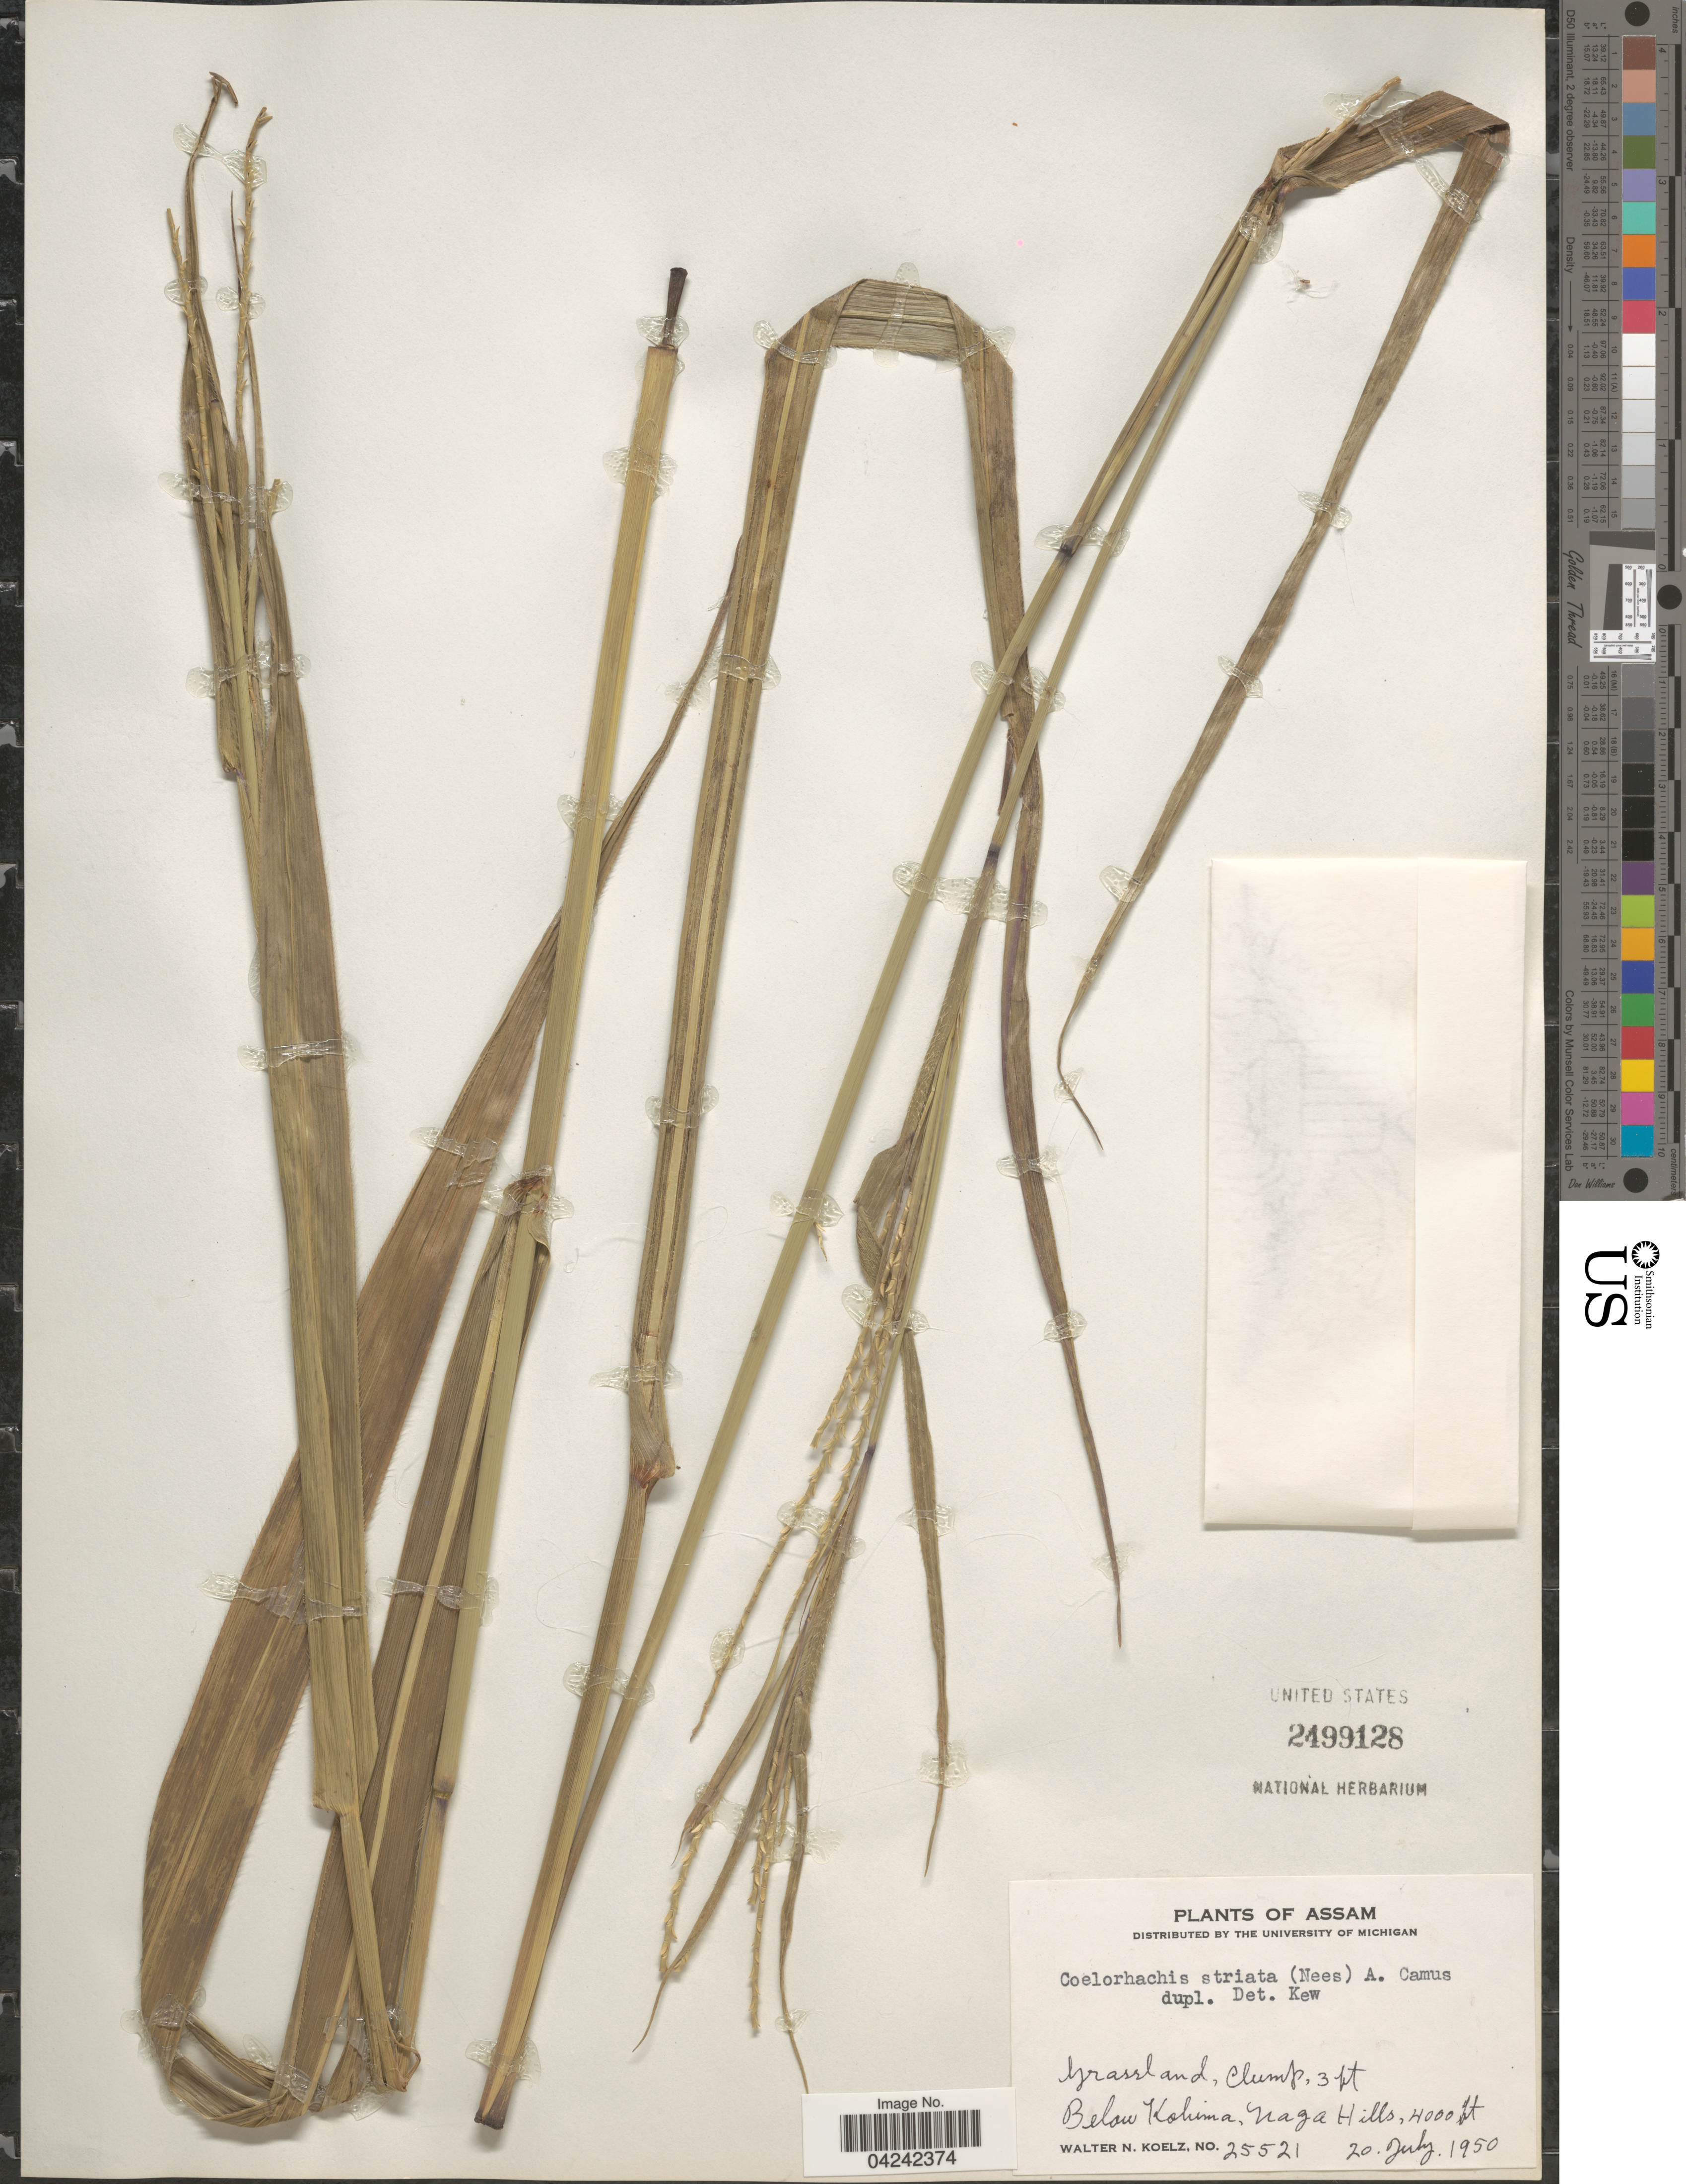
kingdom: Plantae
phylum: Tracheophyta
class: Liliopsida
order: Poales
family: Poaceae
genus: Rottboellia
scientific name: Rottboellia striata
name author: Nees ex Steud.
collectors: W. N. Koelz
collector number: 25521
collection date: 1950-07-20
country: India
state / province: Assam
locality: Below Kohima, Naga Hills.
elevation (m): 1219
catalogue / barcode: US 2499128